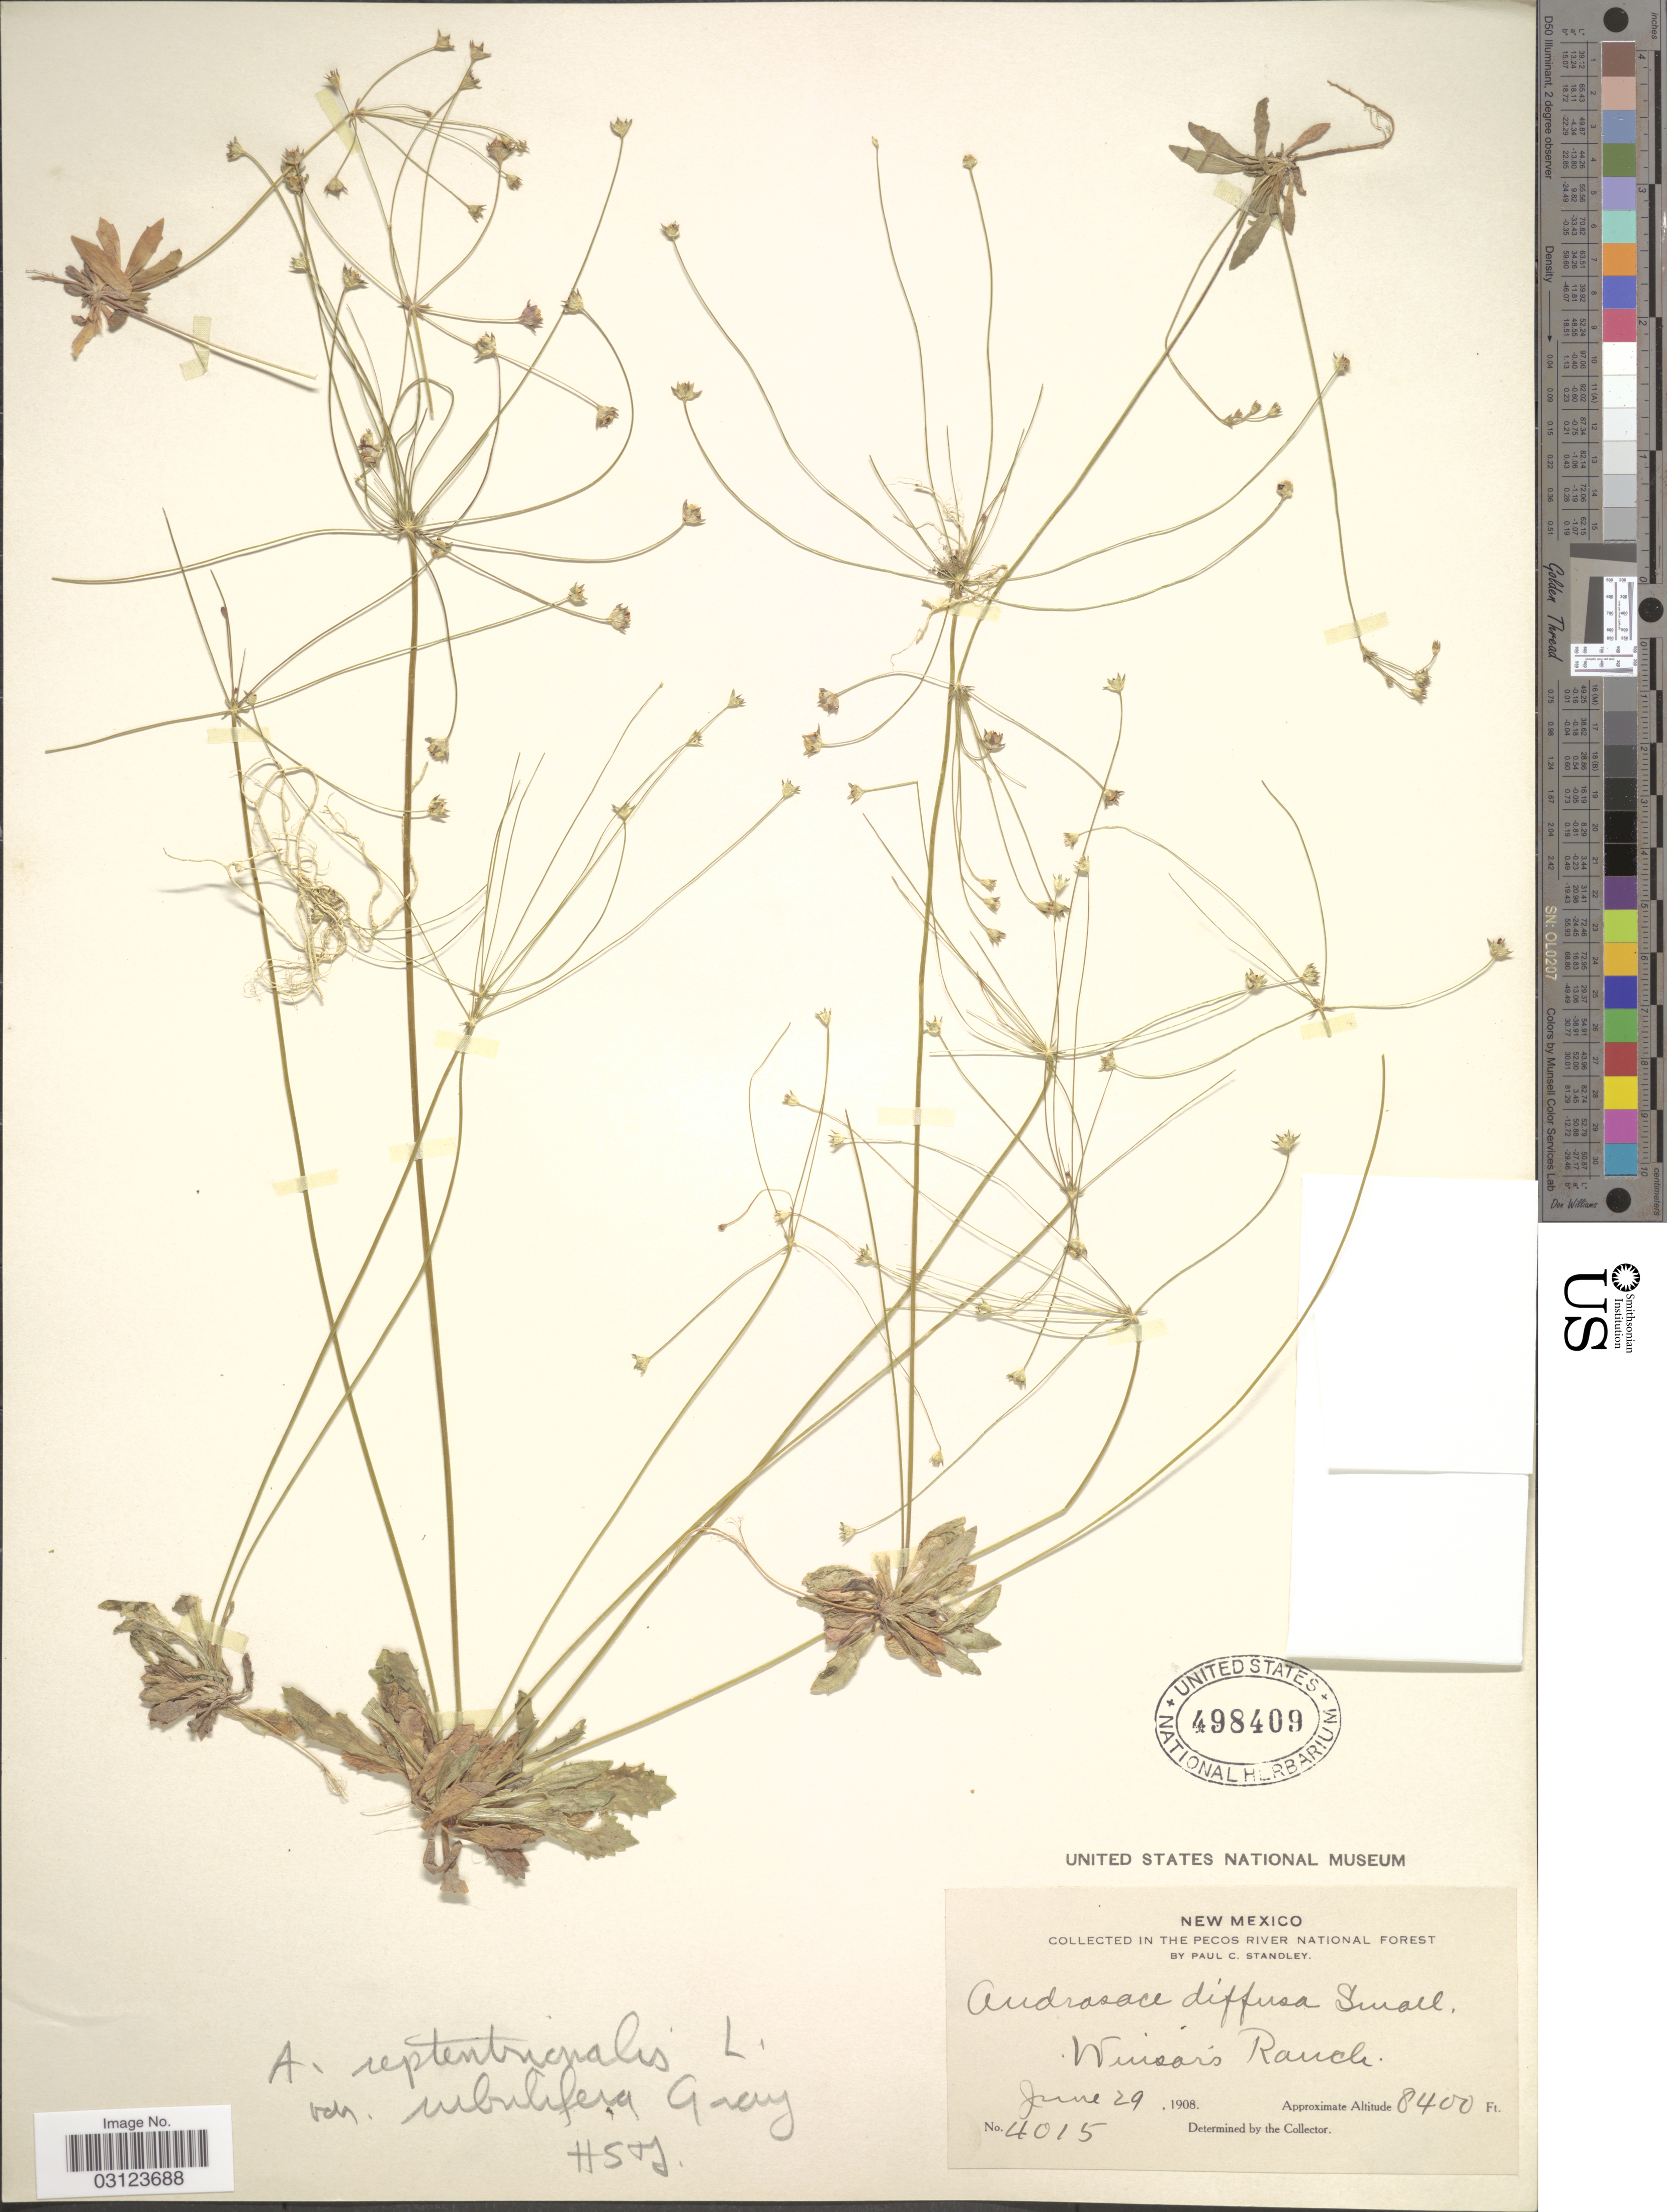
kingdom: Plantae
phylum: Tracheophyta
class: Magnoliopsida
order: Ericales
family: Primulaceae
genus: Androsace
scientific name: Androsace septentrionalis subsp. subulifera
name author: (A. Gray) G.T. Robbins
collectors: P. C. Standley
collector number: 4015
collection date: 1908-06-29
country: United States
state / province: New Mexico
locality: Collected in the Pecos River National Forest. Winsor's Ranch.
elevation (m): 2560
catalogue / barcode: US 498409